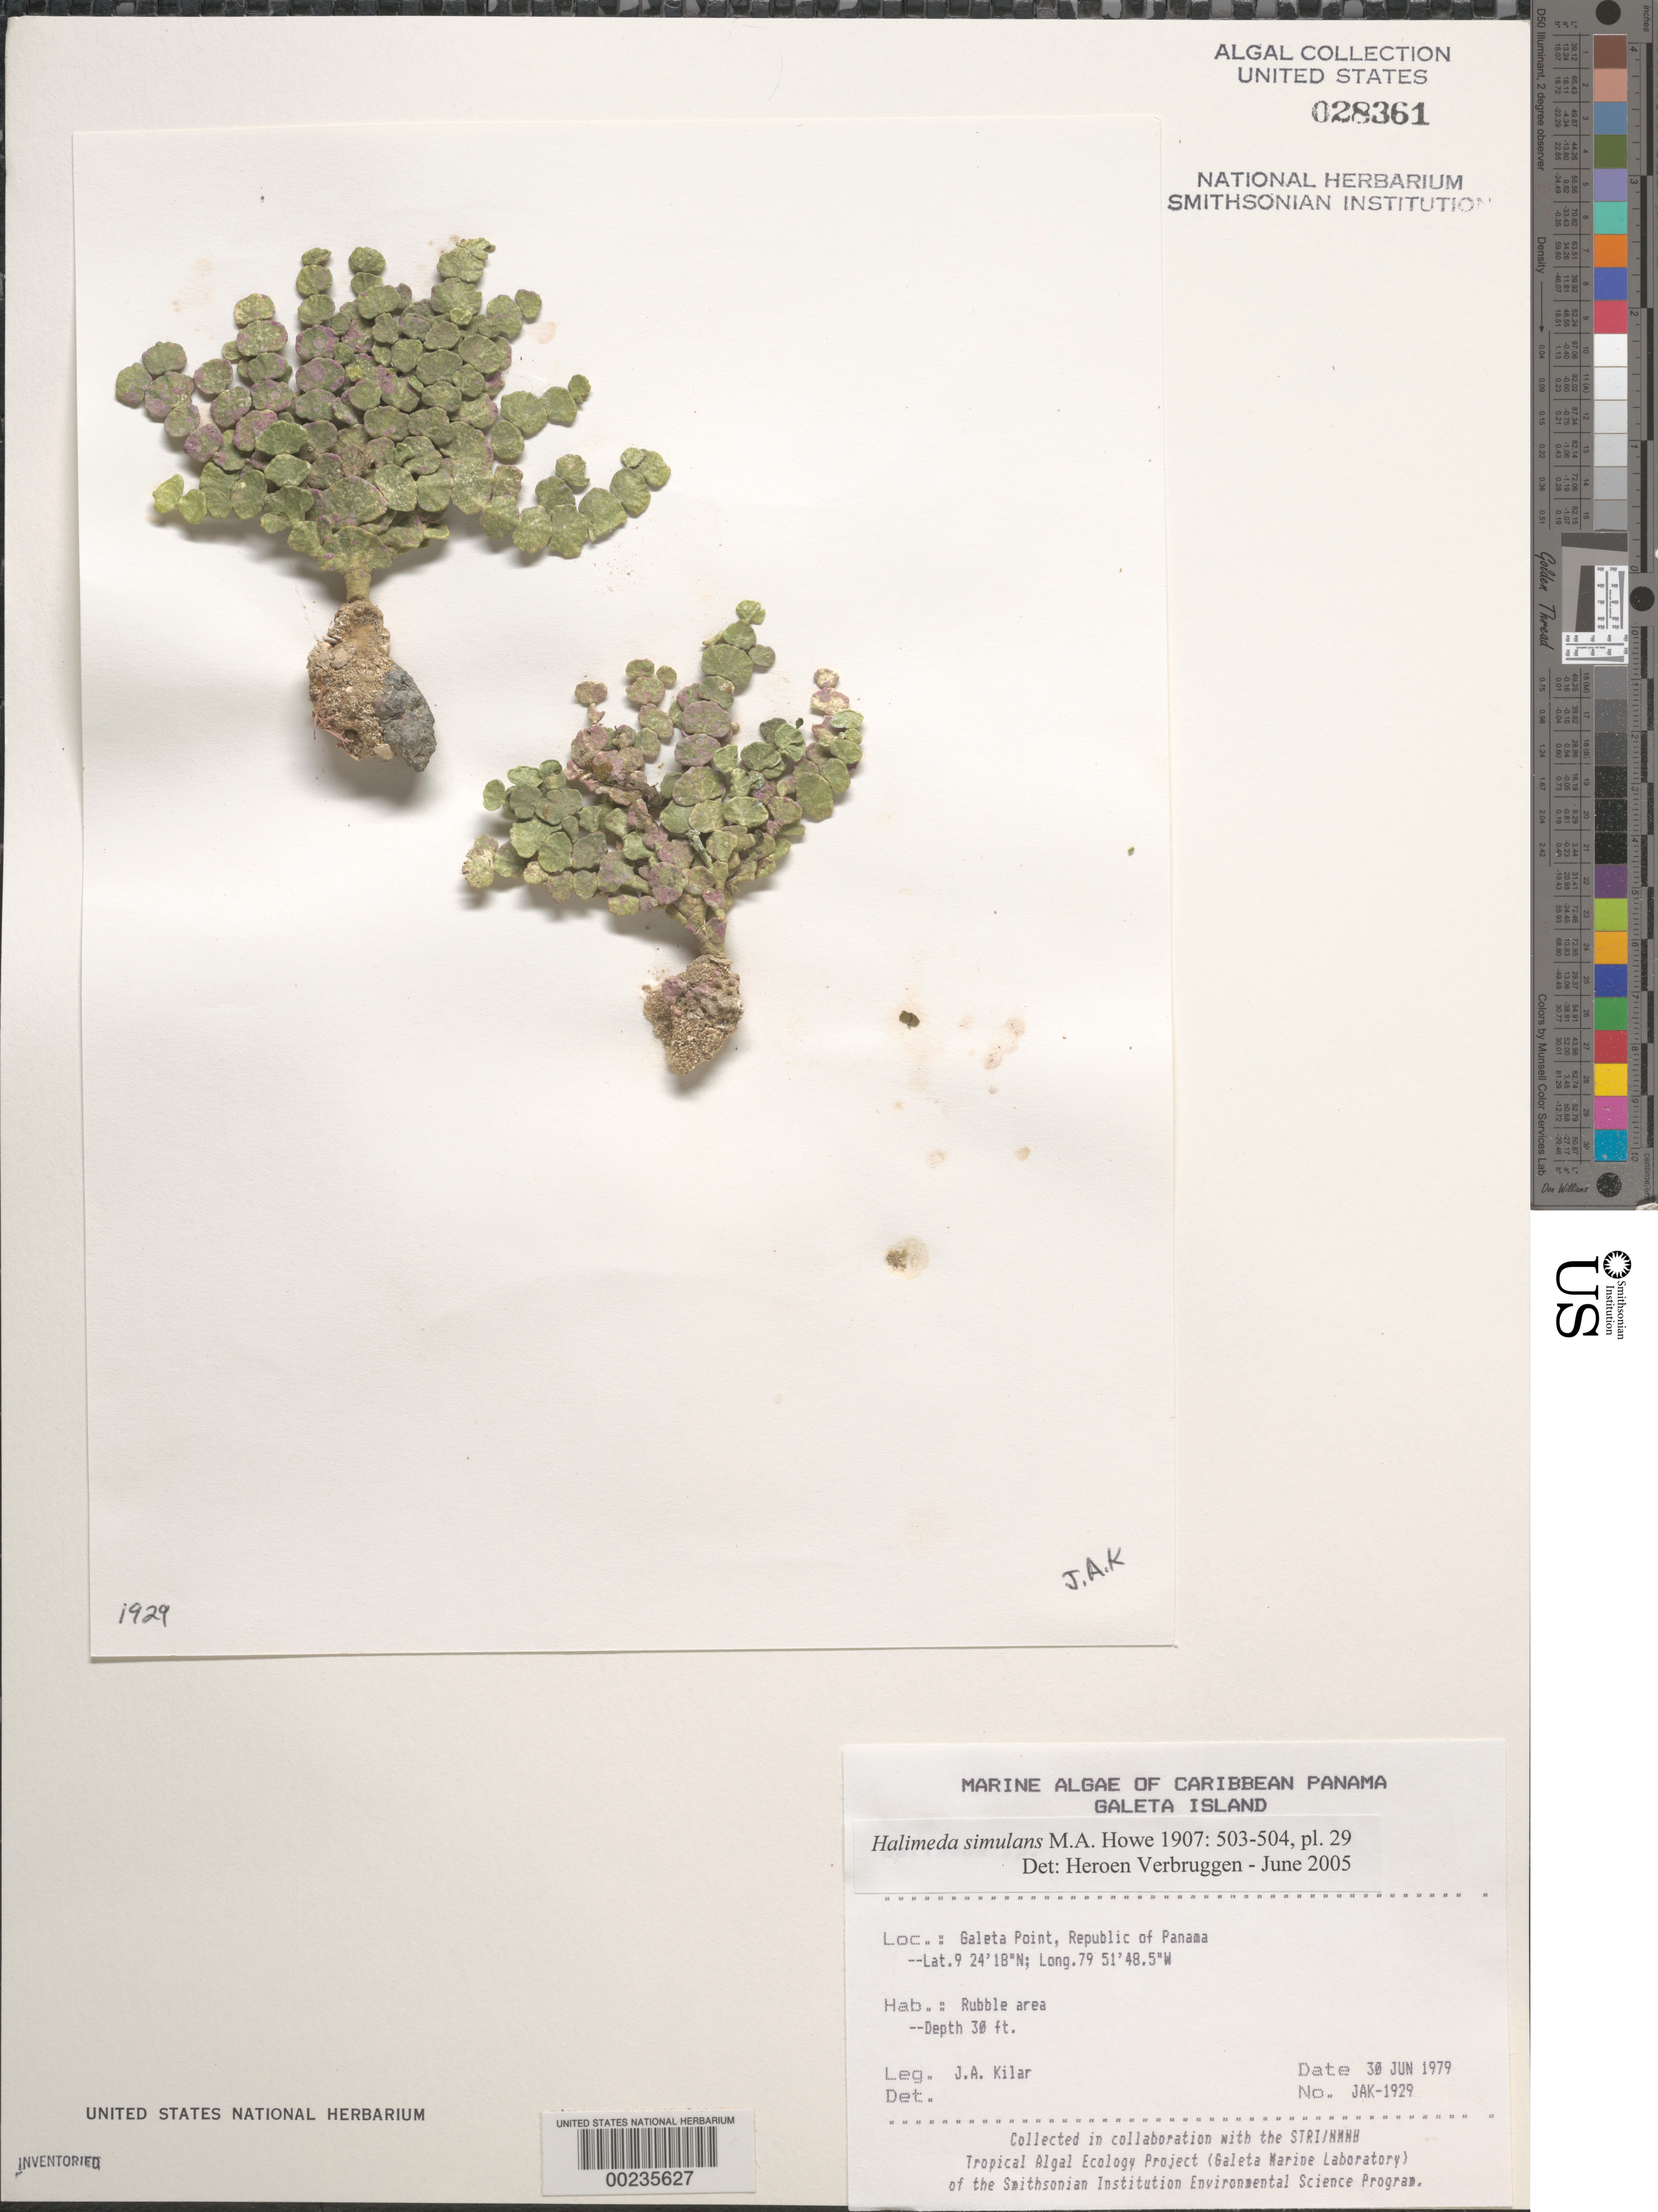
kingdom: Plantae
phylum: Chlorophyta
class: Ulvophyceae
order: Bryopsidales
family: Halimedaceae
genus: Halimeda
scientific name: Halimeda simulans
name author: M. Howe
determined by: Verbruggen, H.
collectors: J. A. Kilar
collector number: JAK-1929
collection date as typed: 30 Jun 1979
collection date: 1979-06-30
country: Panama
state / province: Colón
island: Galeta Island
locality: Galeta Point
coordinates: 9 24' 18" N, 79 51' 48.5" W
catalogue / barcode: US 28361